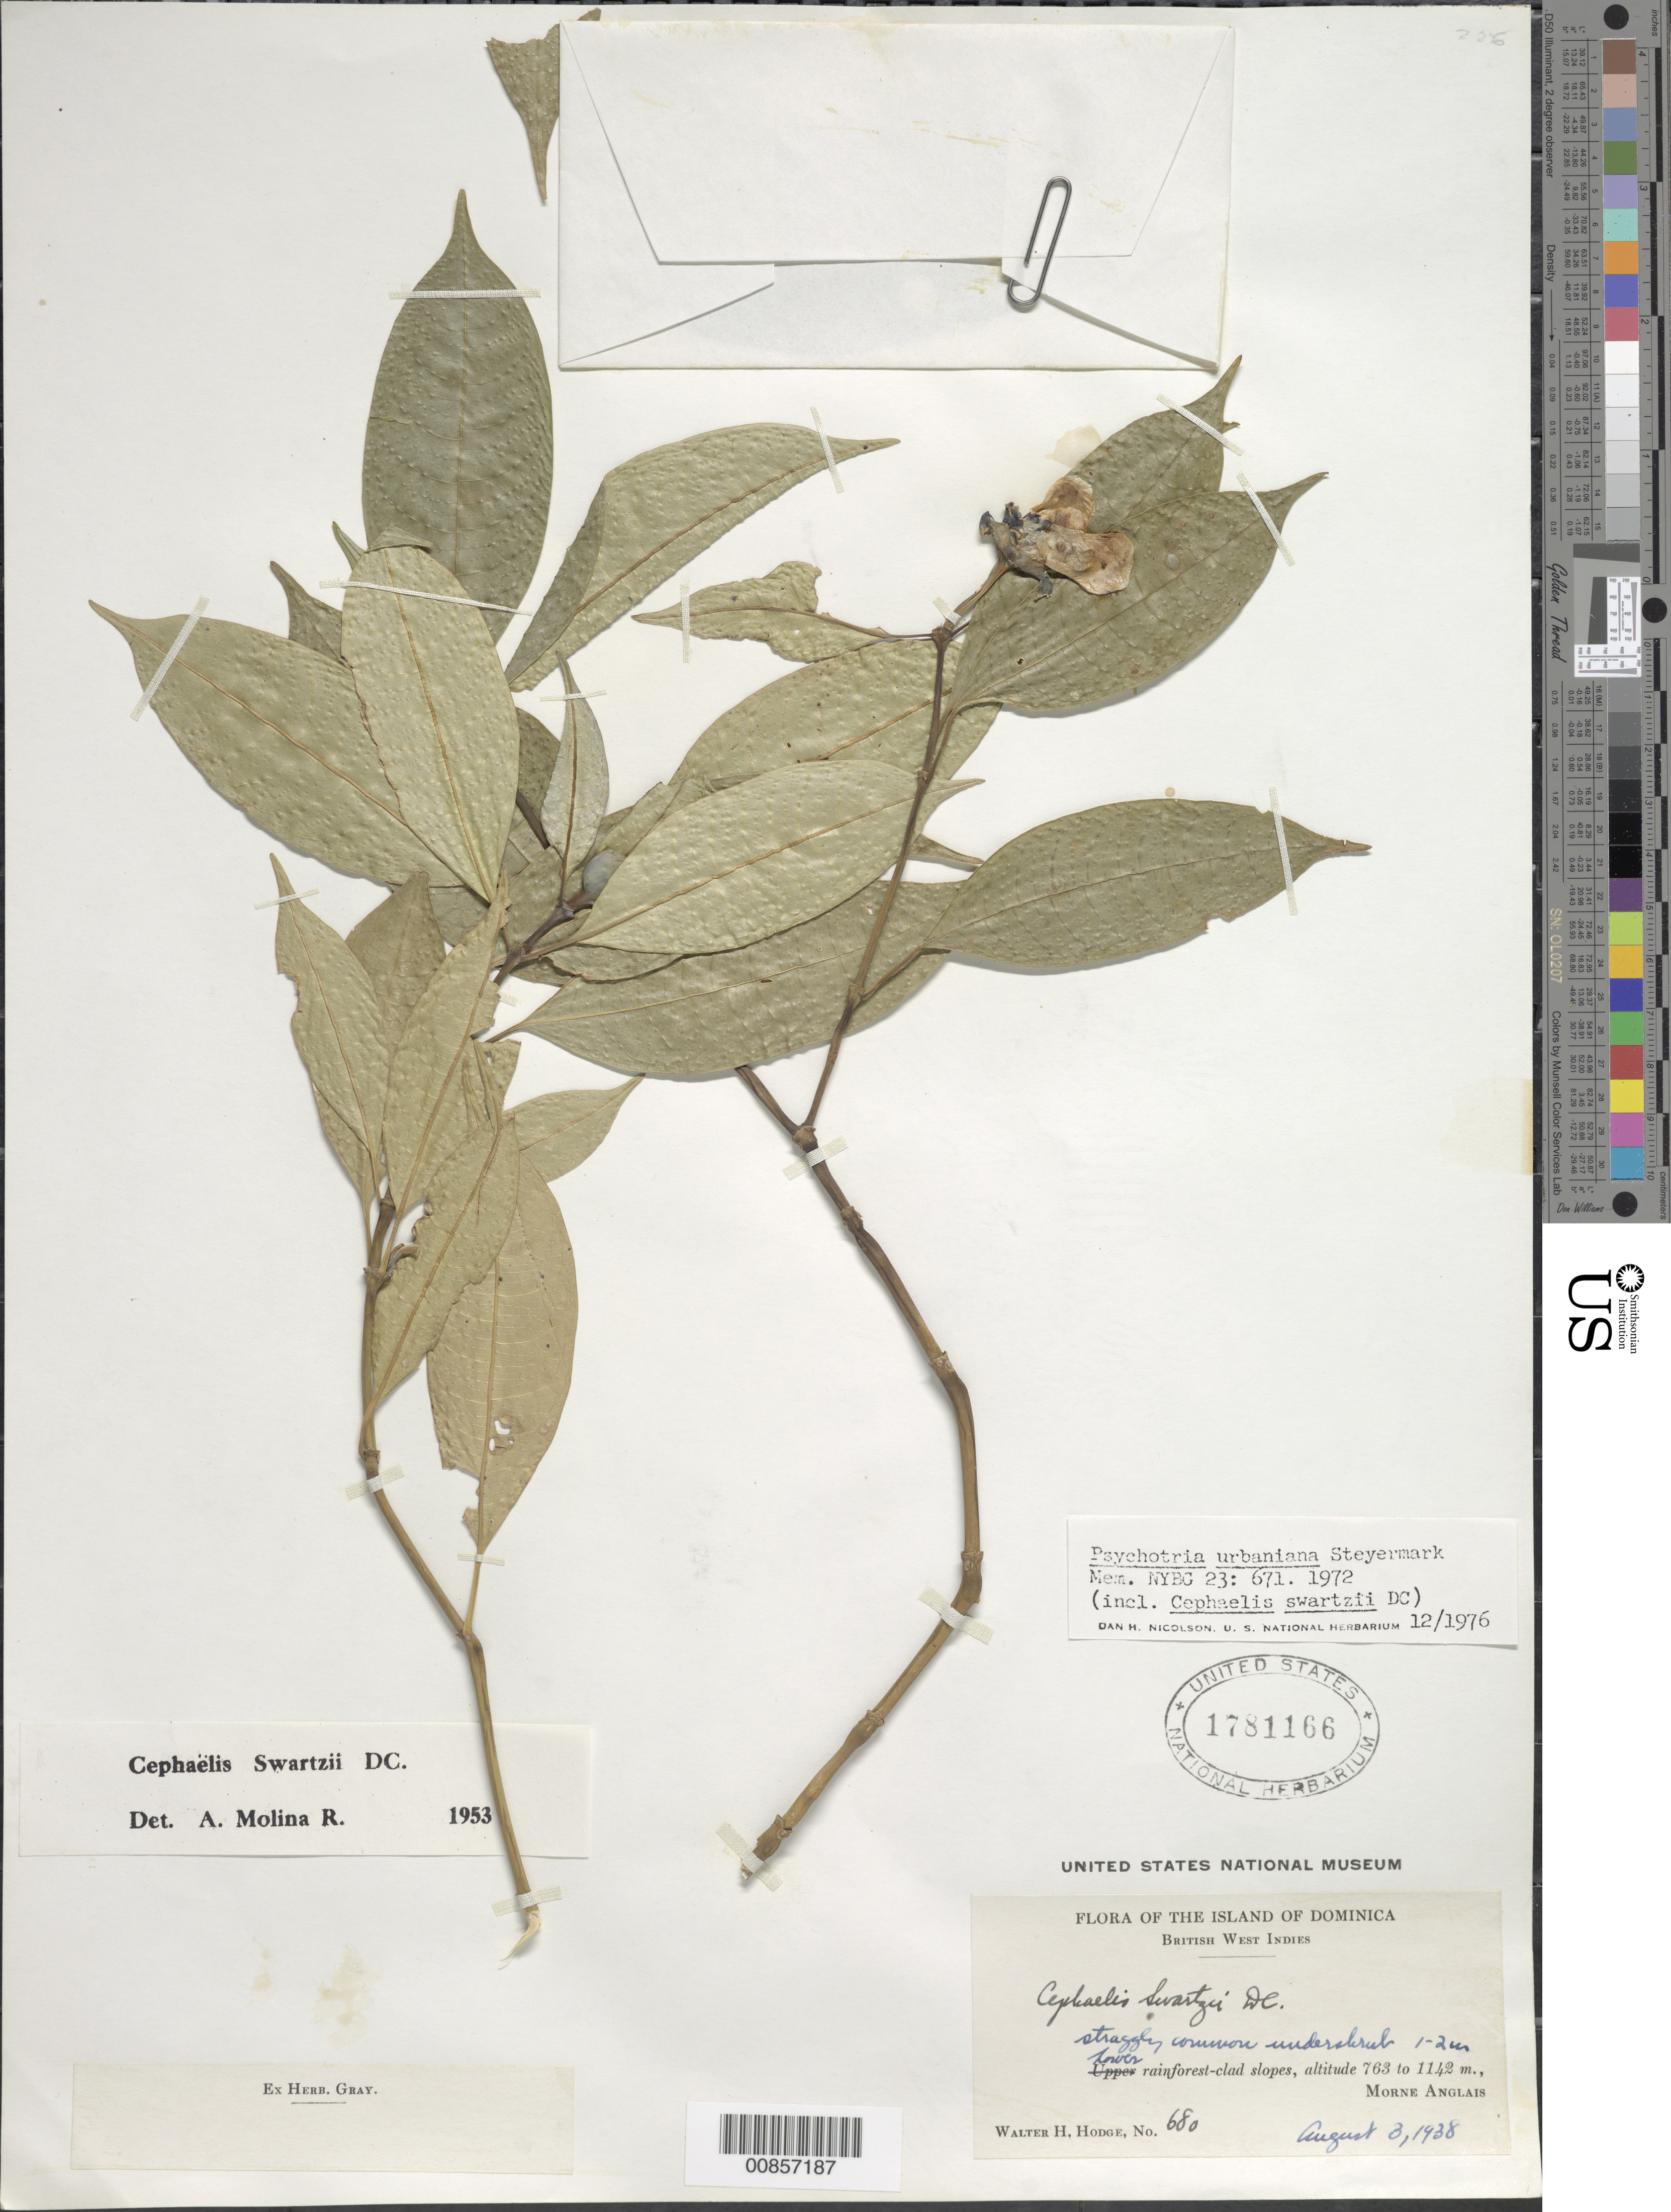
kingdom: Plantae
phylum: Tracheophyta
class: Magnoliopsida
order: Gentianales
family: Rubiaceae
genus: Psychotria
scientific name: Psychotria urbaniana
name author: Steyerm.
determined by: Nicolson, Dan H.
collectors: W. Hodge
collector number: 680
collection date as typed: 03 Aug 1938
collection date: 1938-08-03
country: Dominica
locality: Lower slopes Morne Anglais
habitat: Montane: Lower rainforest-clad slopes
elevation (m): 763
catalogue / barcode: US 1781166